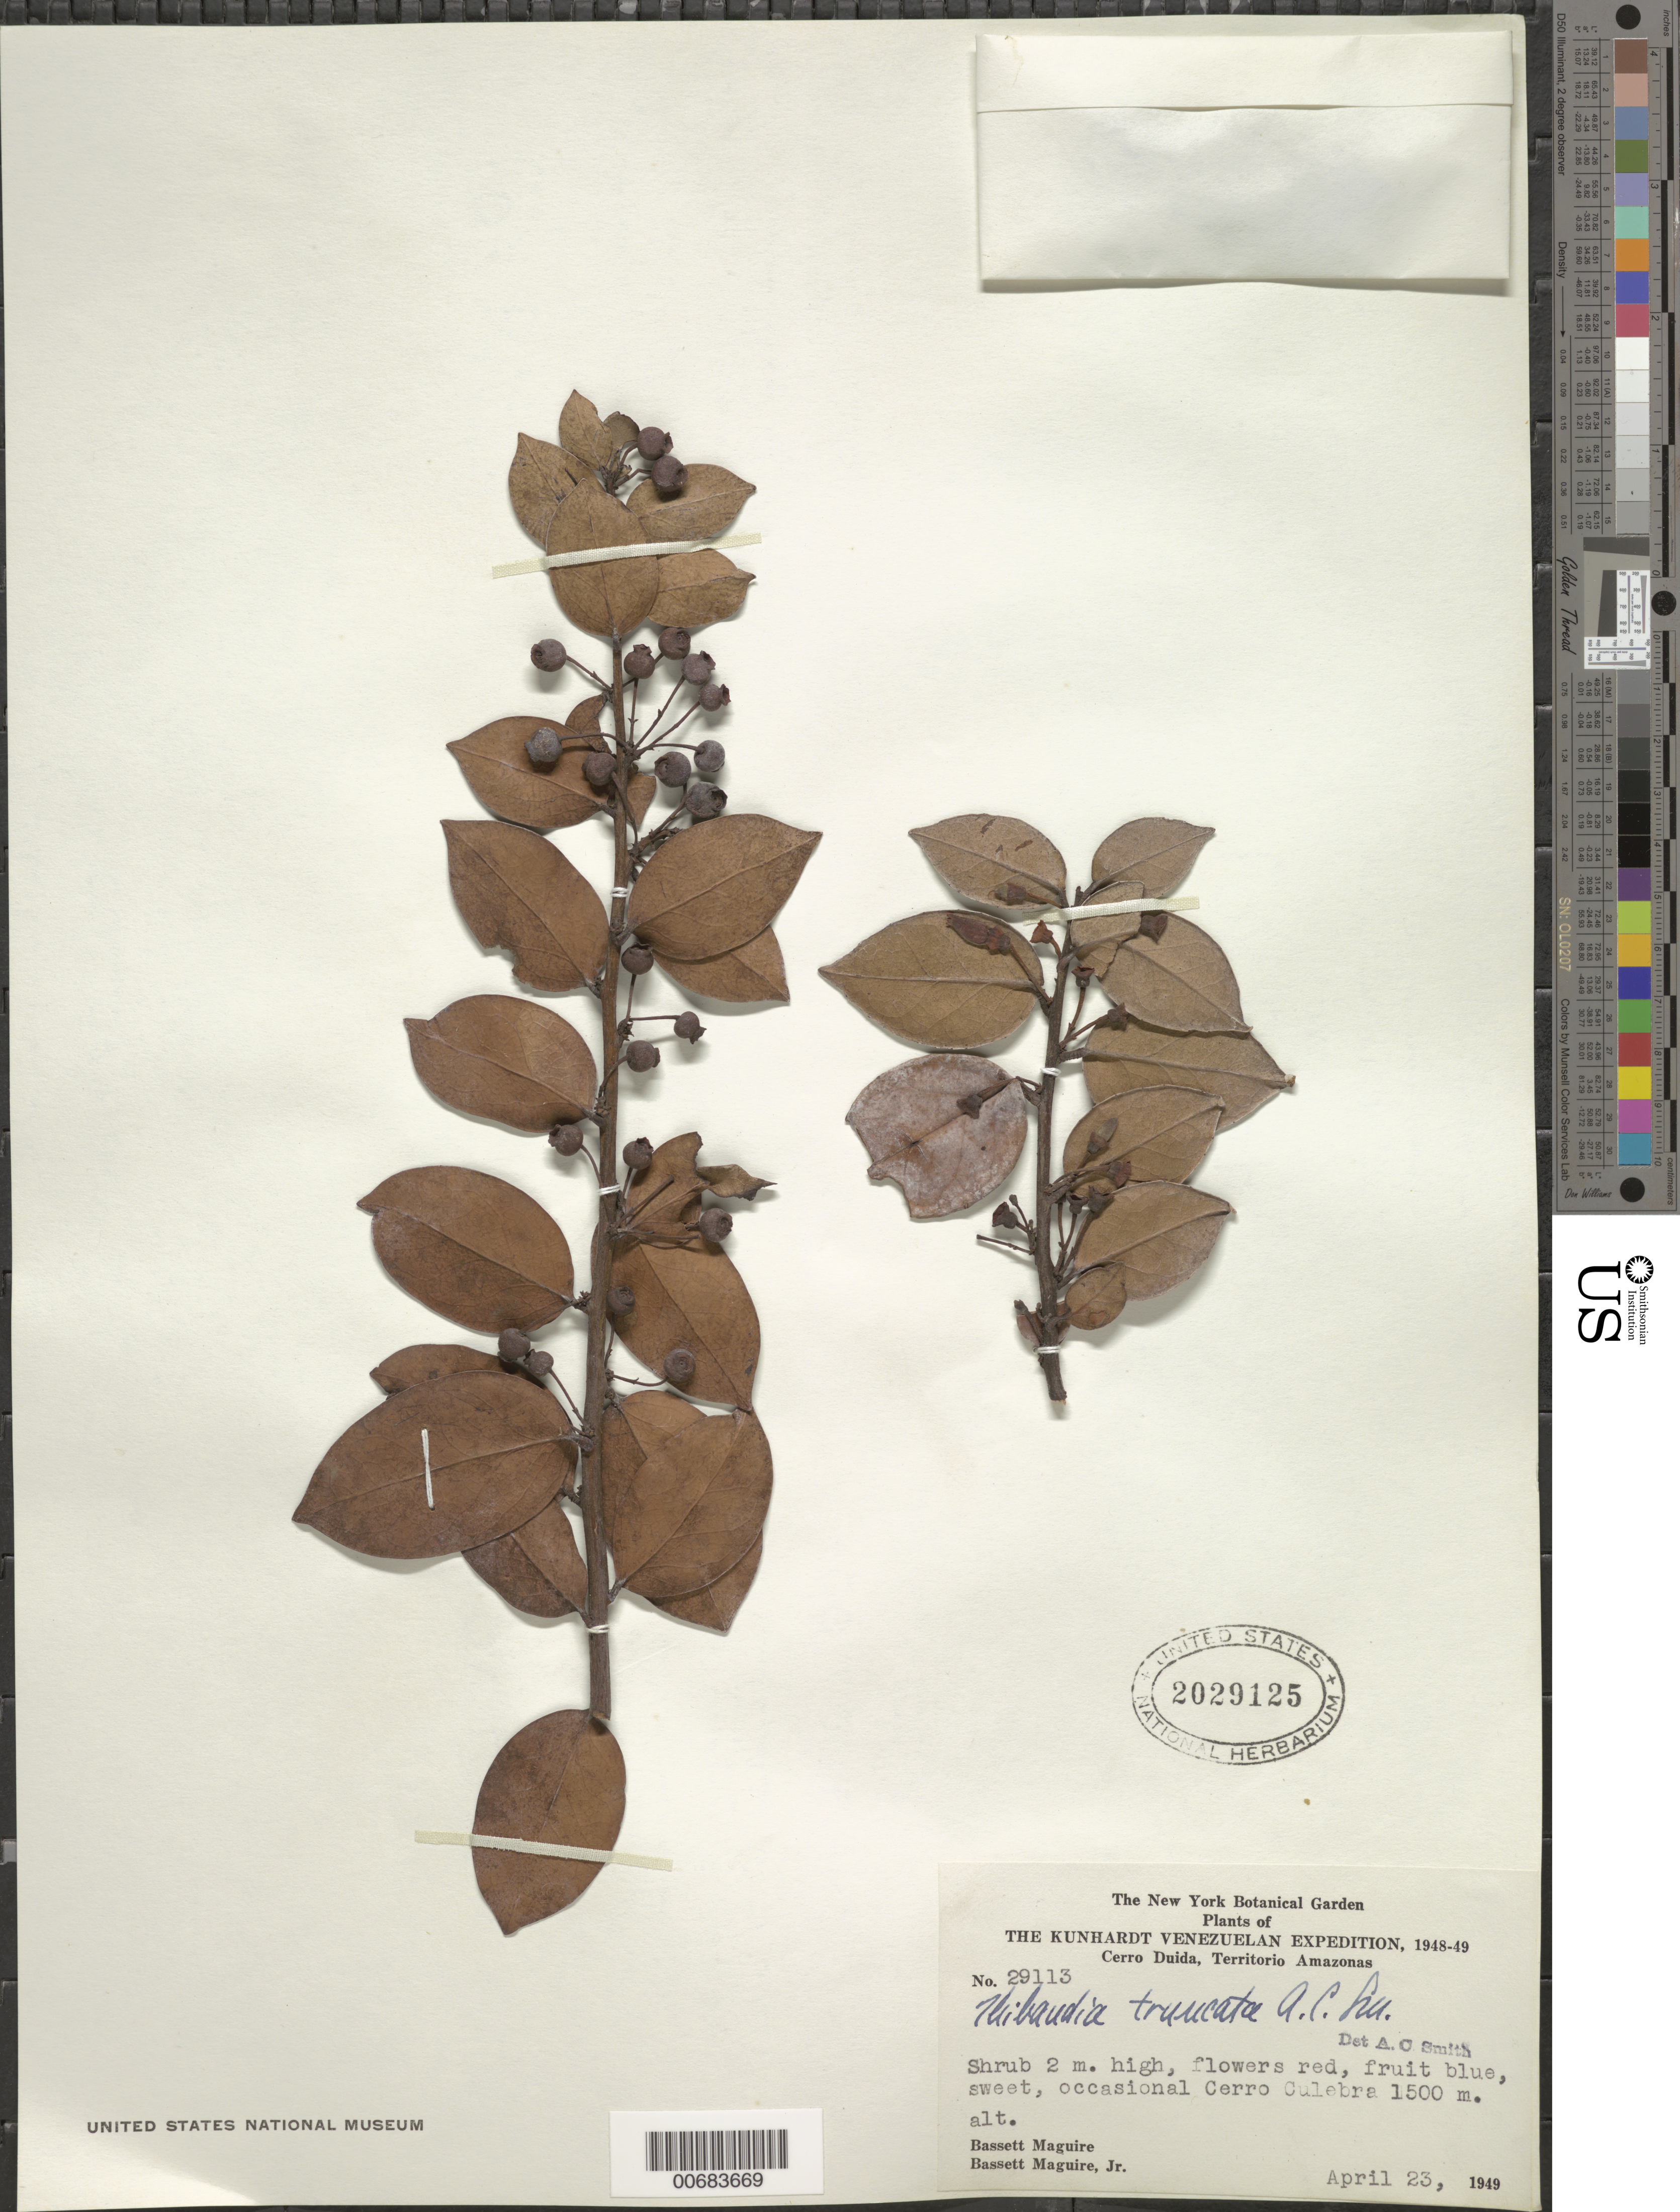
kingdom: Plantae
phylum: Tracheophyta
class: Magnoliopsida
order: Ericales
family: Ericaceae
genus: Thibaudia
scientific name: Thibaudia truncata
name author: A.C. Sm.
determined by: Smith, A. C.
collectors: B. Maguire & B. Maguire Jr.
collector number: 29113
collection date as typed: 23-Apr-49 to 24-Apr-49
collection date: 1949-04-23/1949-04-24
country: Venezuela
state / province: Amazonas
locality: Cerro Culebra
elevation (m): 1500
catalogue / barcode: US 2029125